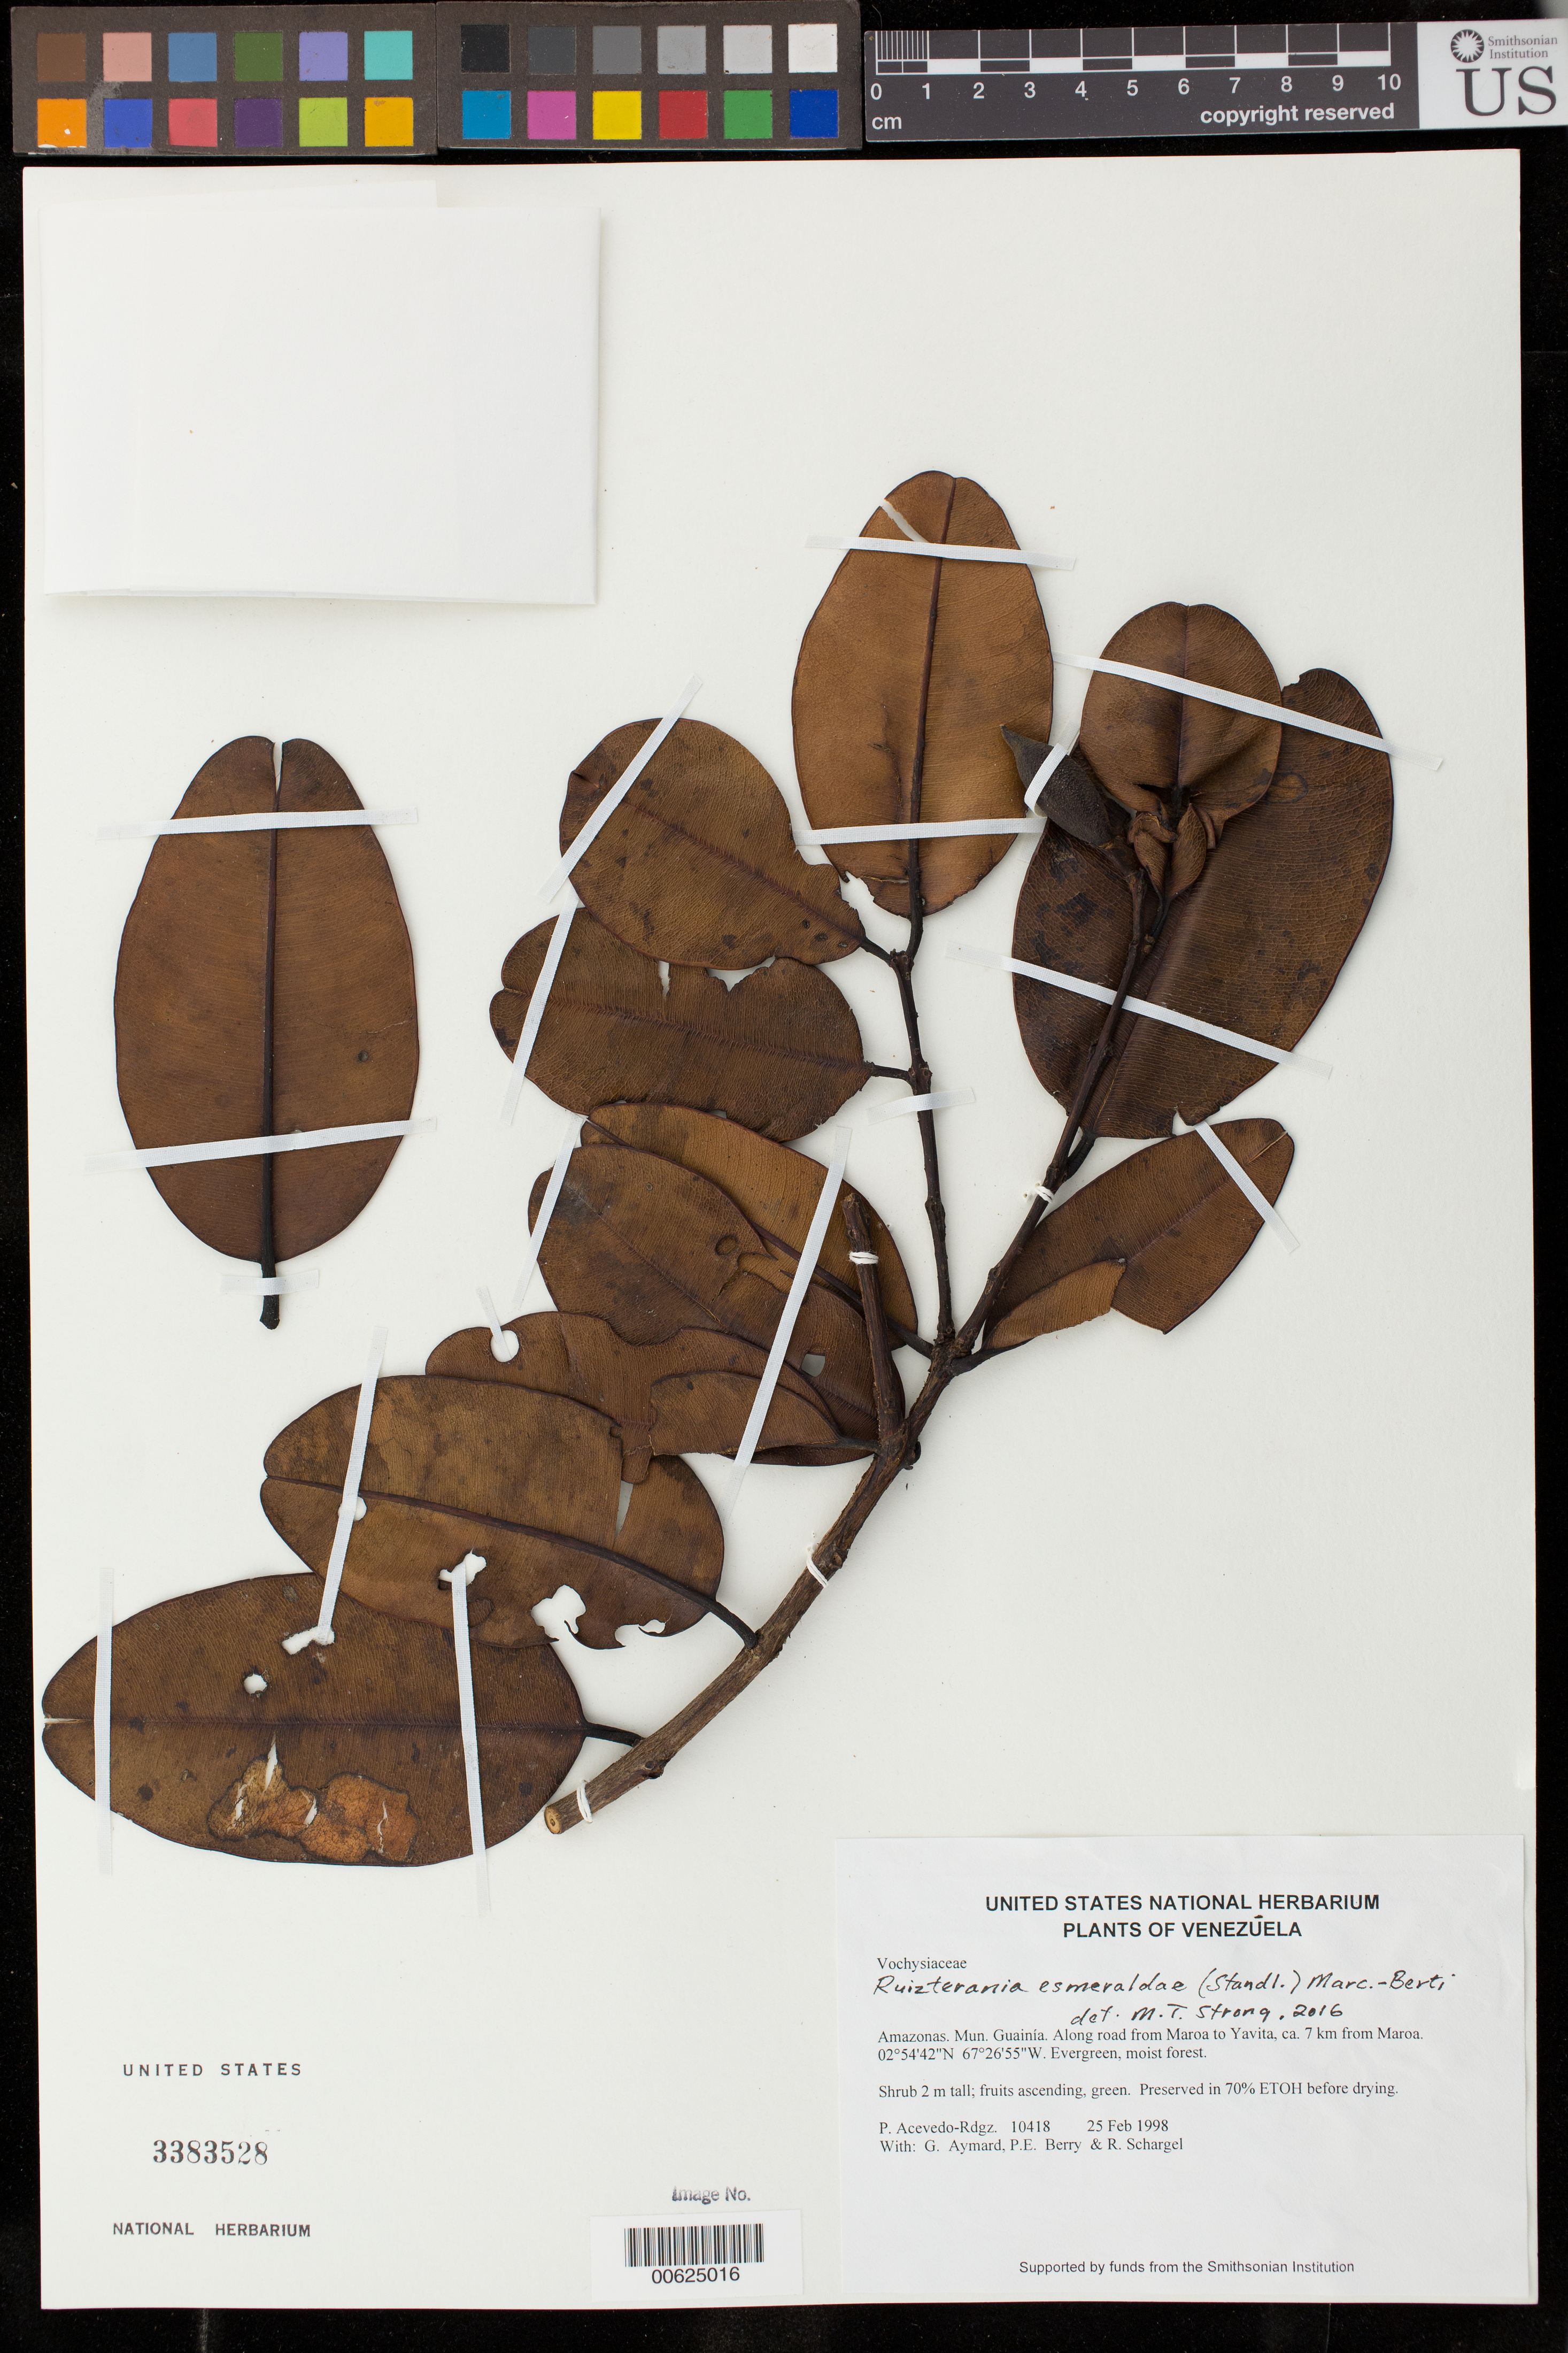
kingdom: Plantae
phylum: Tracheophyta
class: Magnoliopsida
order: Myrtales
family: Vochysiaceae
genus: Ruizterania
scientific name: Ruizterania esmeraldae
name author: (Standl.) Marc.-Berti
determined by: Strong, M. T., (US), Smithsonian Institution - National Museum of Natural History (UNITED STATES)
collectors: P. Acevedo-Rodr., G. A. Aymard, P. E. Berry & R. Schargel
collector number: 10418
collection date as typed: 25 Feb 1998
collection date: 1998-02-25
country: Venezuela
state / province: Amazonas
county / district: Maroa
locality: Along road from Maroa to Yavita, ca. 7 km from Maroa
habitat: Evergreen, moist forest.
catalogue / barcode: US 3383528